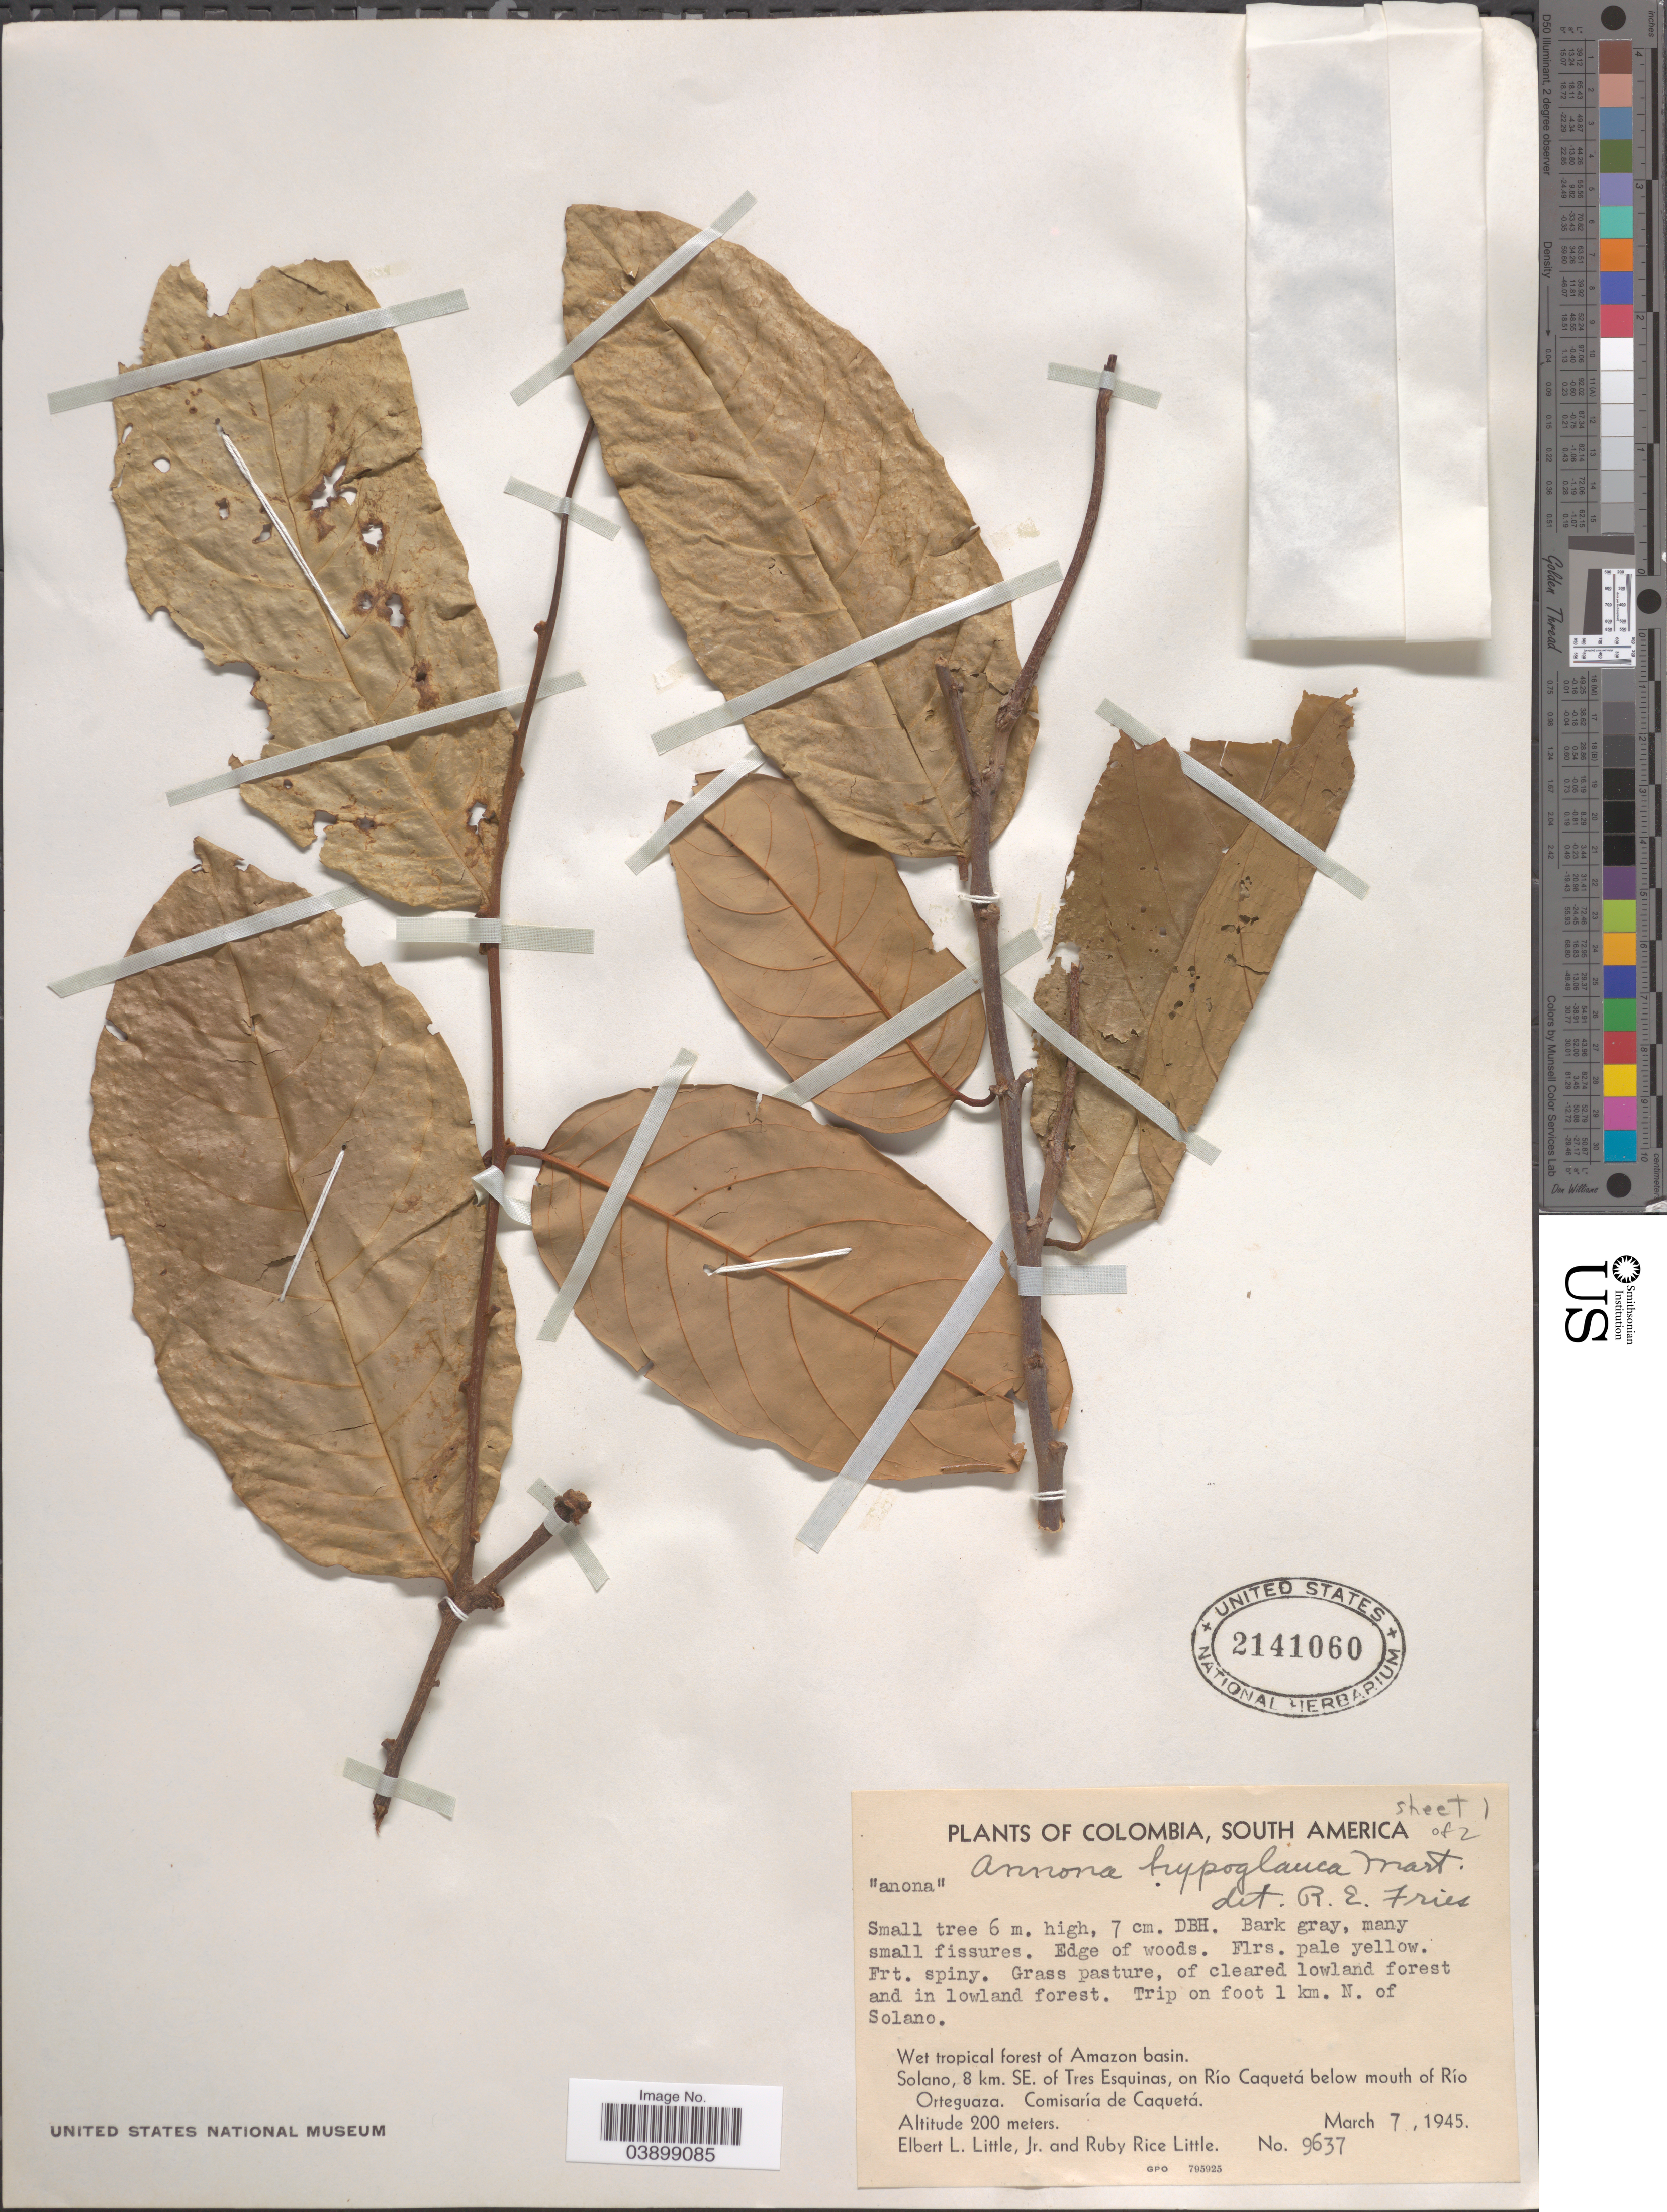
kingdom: Plantae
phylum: Tracheophyta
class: Magnoliopsida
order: Magnoliales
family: Annonaceae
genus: Annona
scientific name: Annona hypoglauca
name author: Mart.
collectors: E. L. Little & R. R. Little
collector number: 9637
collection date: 1945-03-07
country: Colombia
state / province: Caquetá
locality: Trip on foot 1 km. N. of Solano. Wet tropical forest of Amazon basin. Solano, 8 km. SE. of Tres Esquinas, on Río Caquetá below mouth of Río Orteguaza. Comisaría de Caquetá.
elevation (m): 200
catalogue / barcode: US 2141060